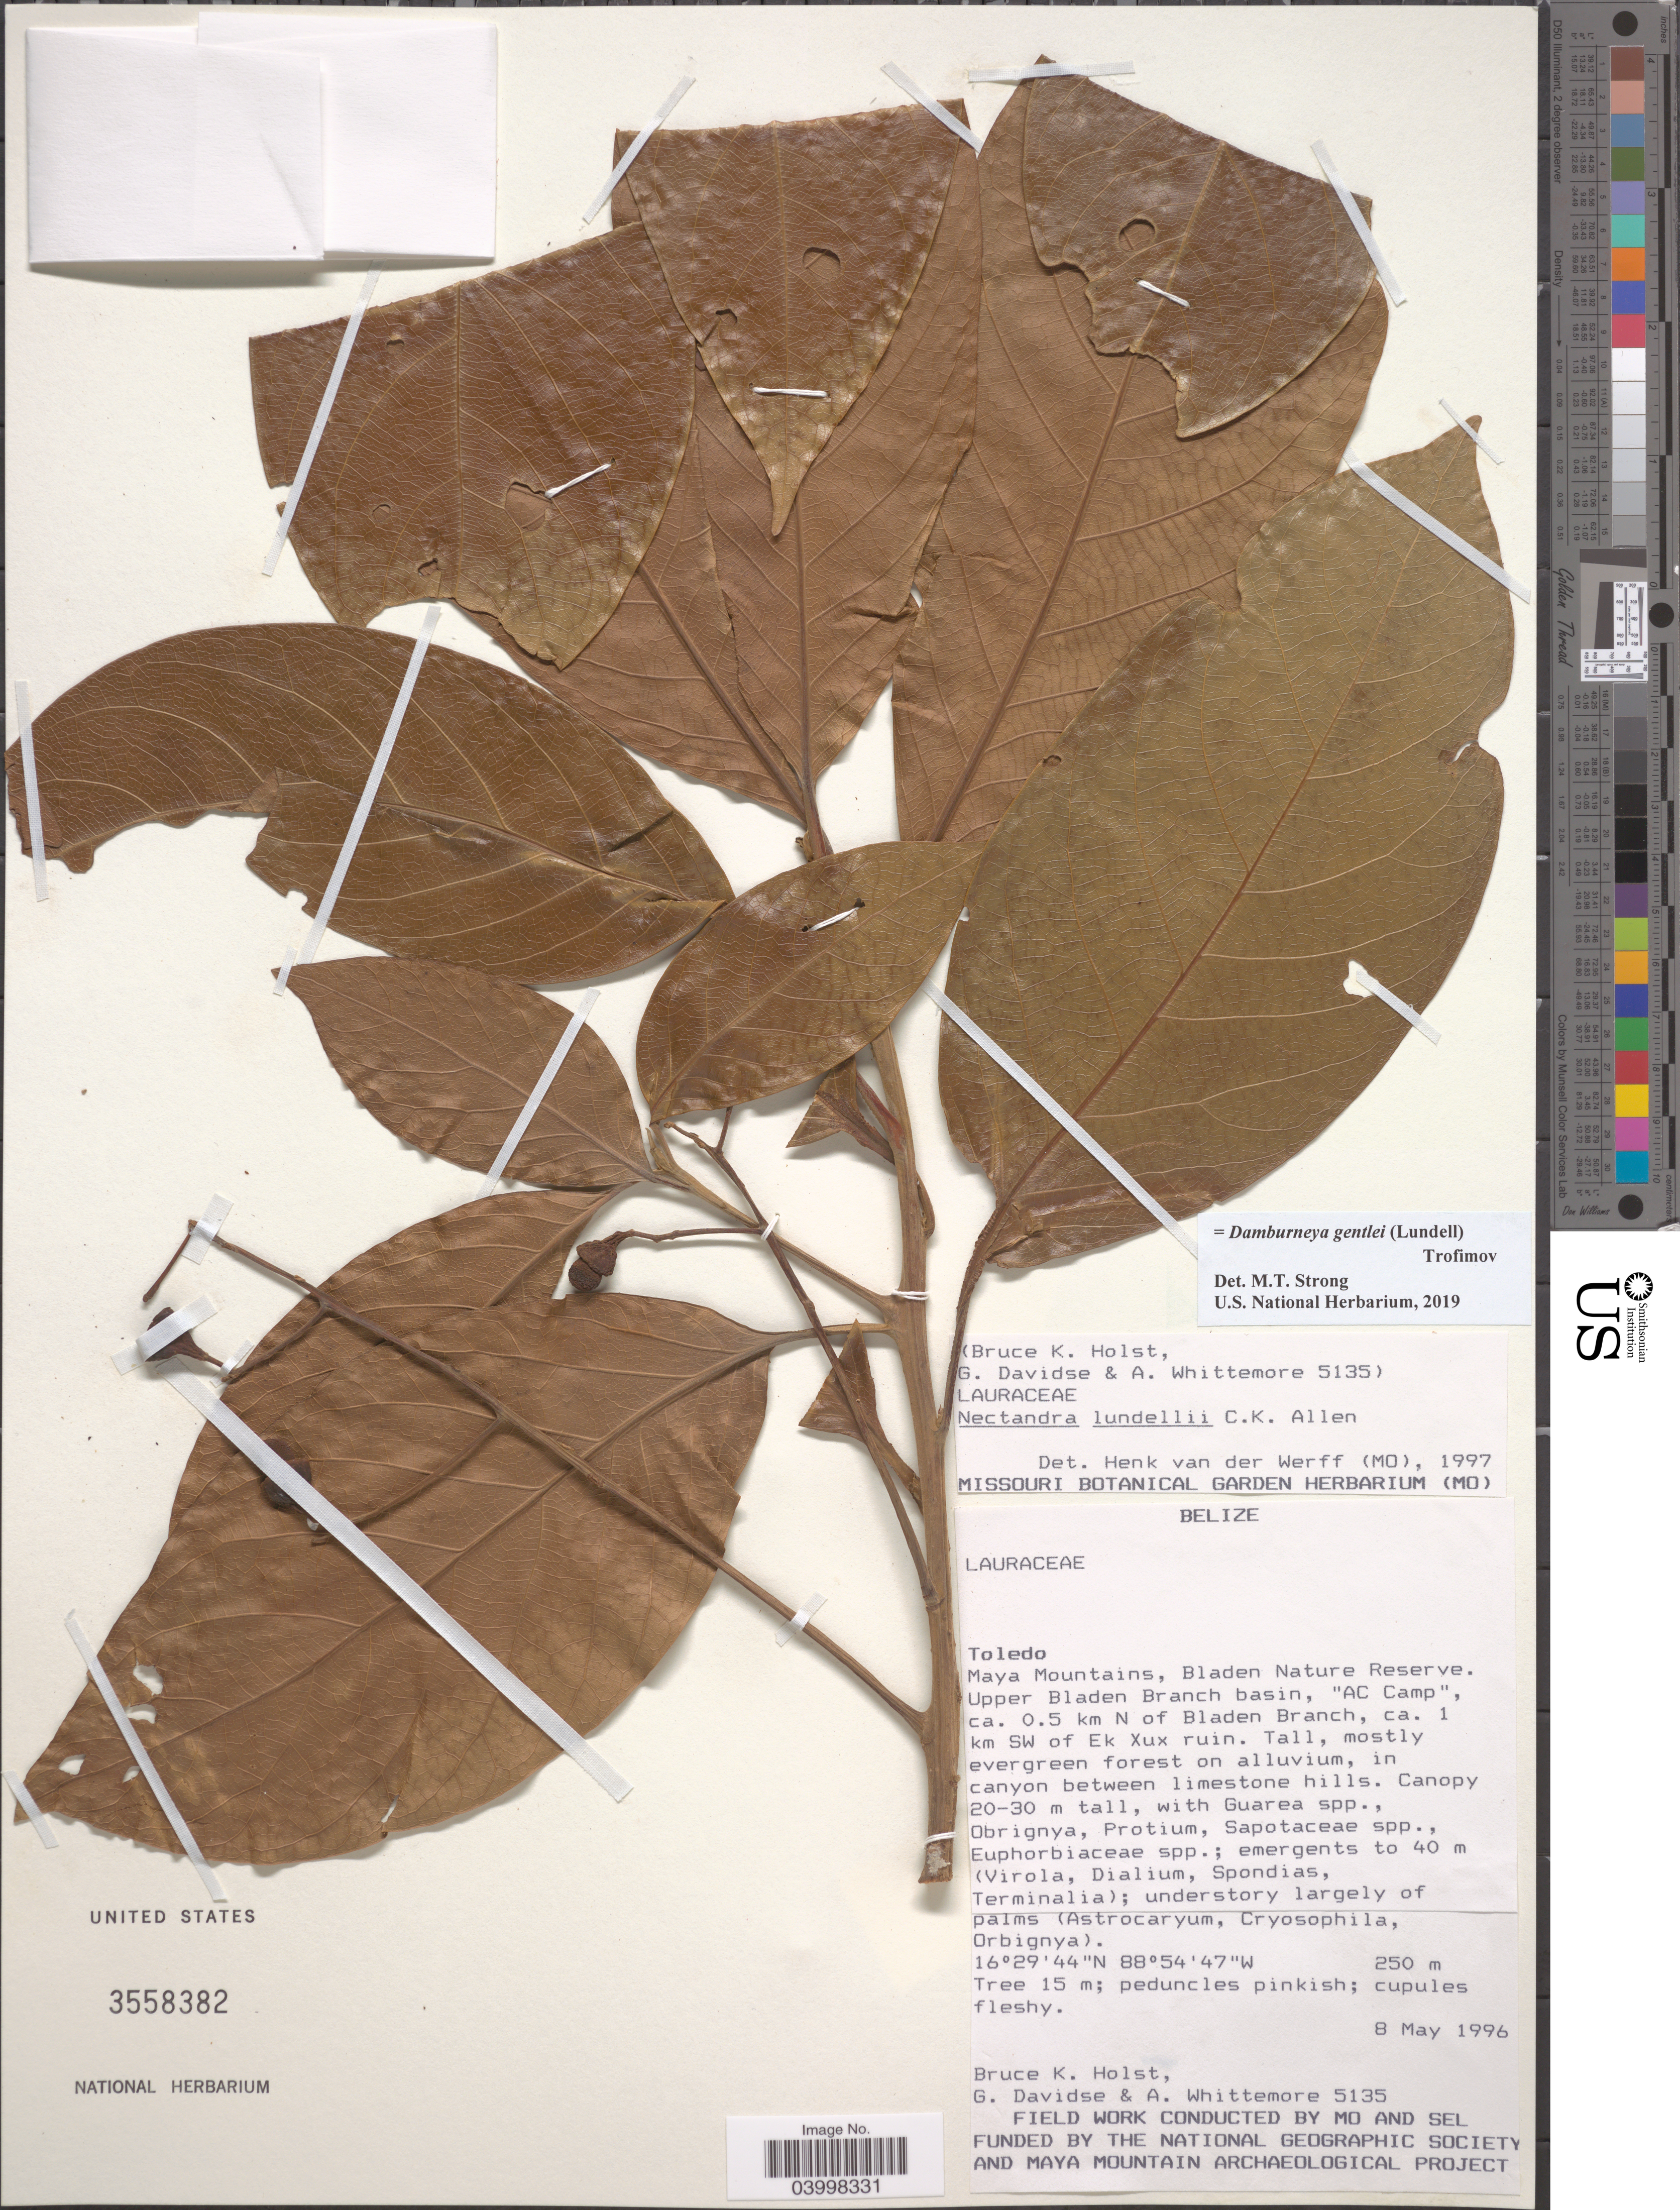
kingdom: Plantae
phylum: Tracheophyta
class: Magnoliopsida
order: Laurales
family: Lauraceae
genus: Damburneya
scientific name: Damburneya gentlei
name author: (Lundell) Trofimov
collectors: B. Holst, G. Davidse & A. Whittemore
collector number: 5135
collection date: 1996-05-08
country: Belize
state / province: Toledo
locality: Maya Mountains, Bladen Nature Reserve. Upper Bladen Branch basin, "AC Camp", ca. 0.5 km N of Bladen Branch, ca. 1 km SW of Ek Xux ruin.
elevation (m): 250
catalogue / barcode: US 3558382